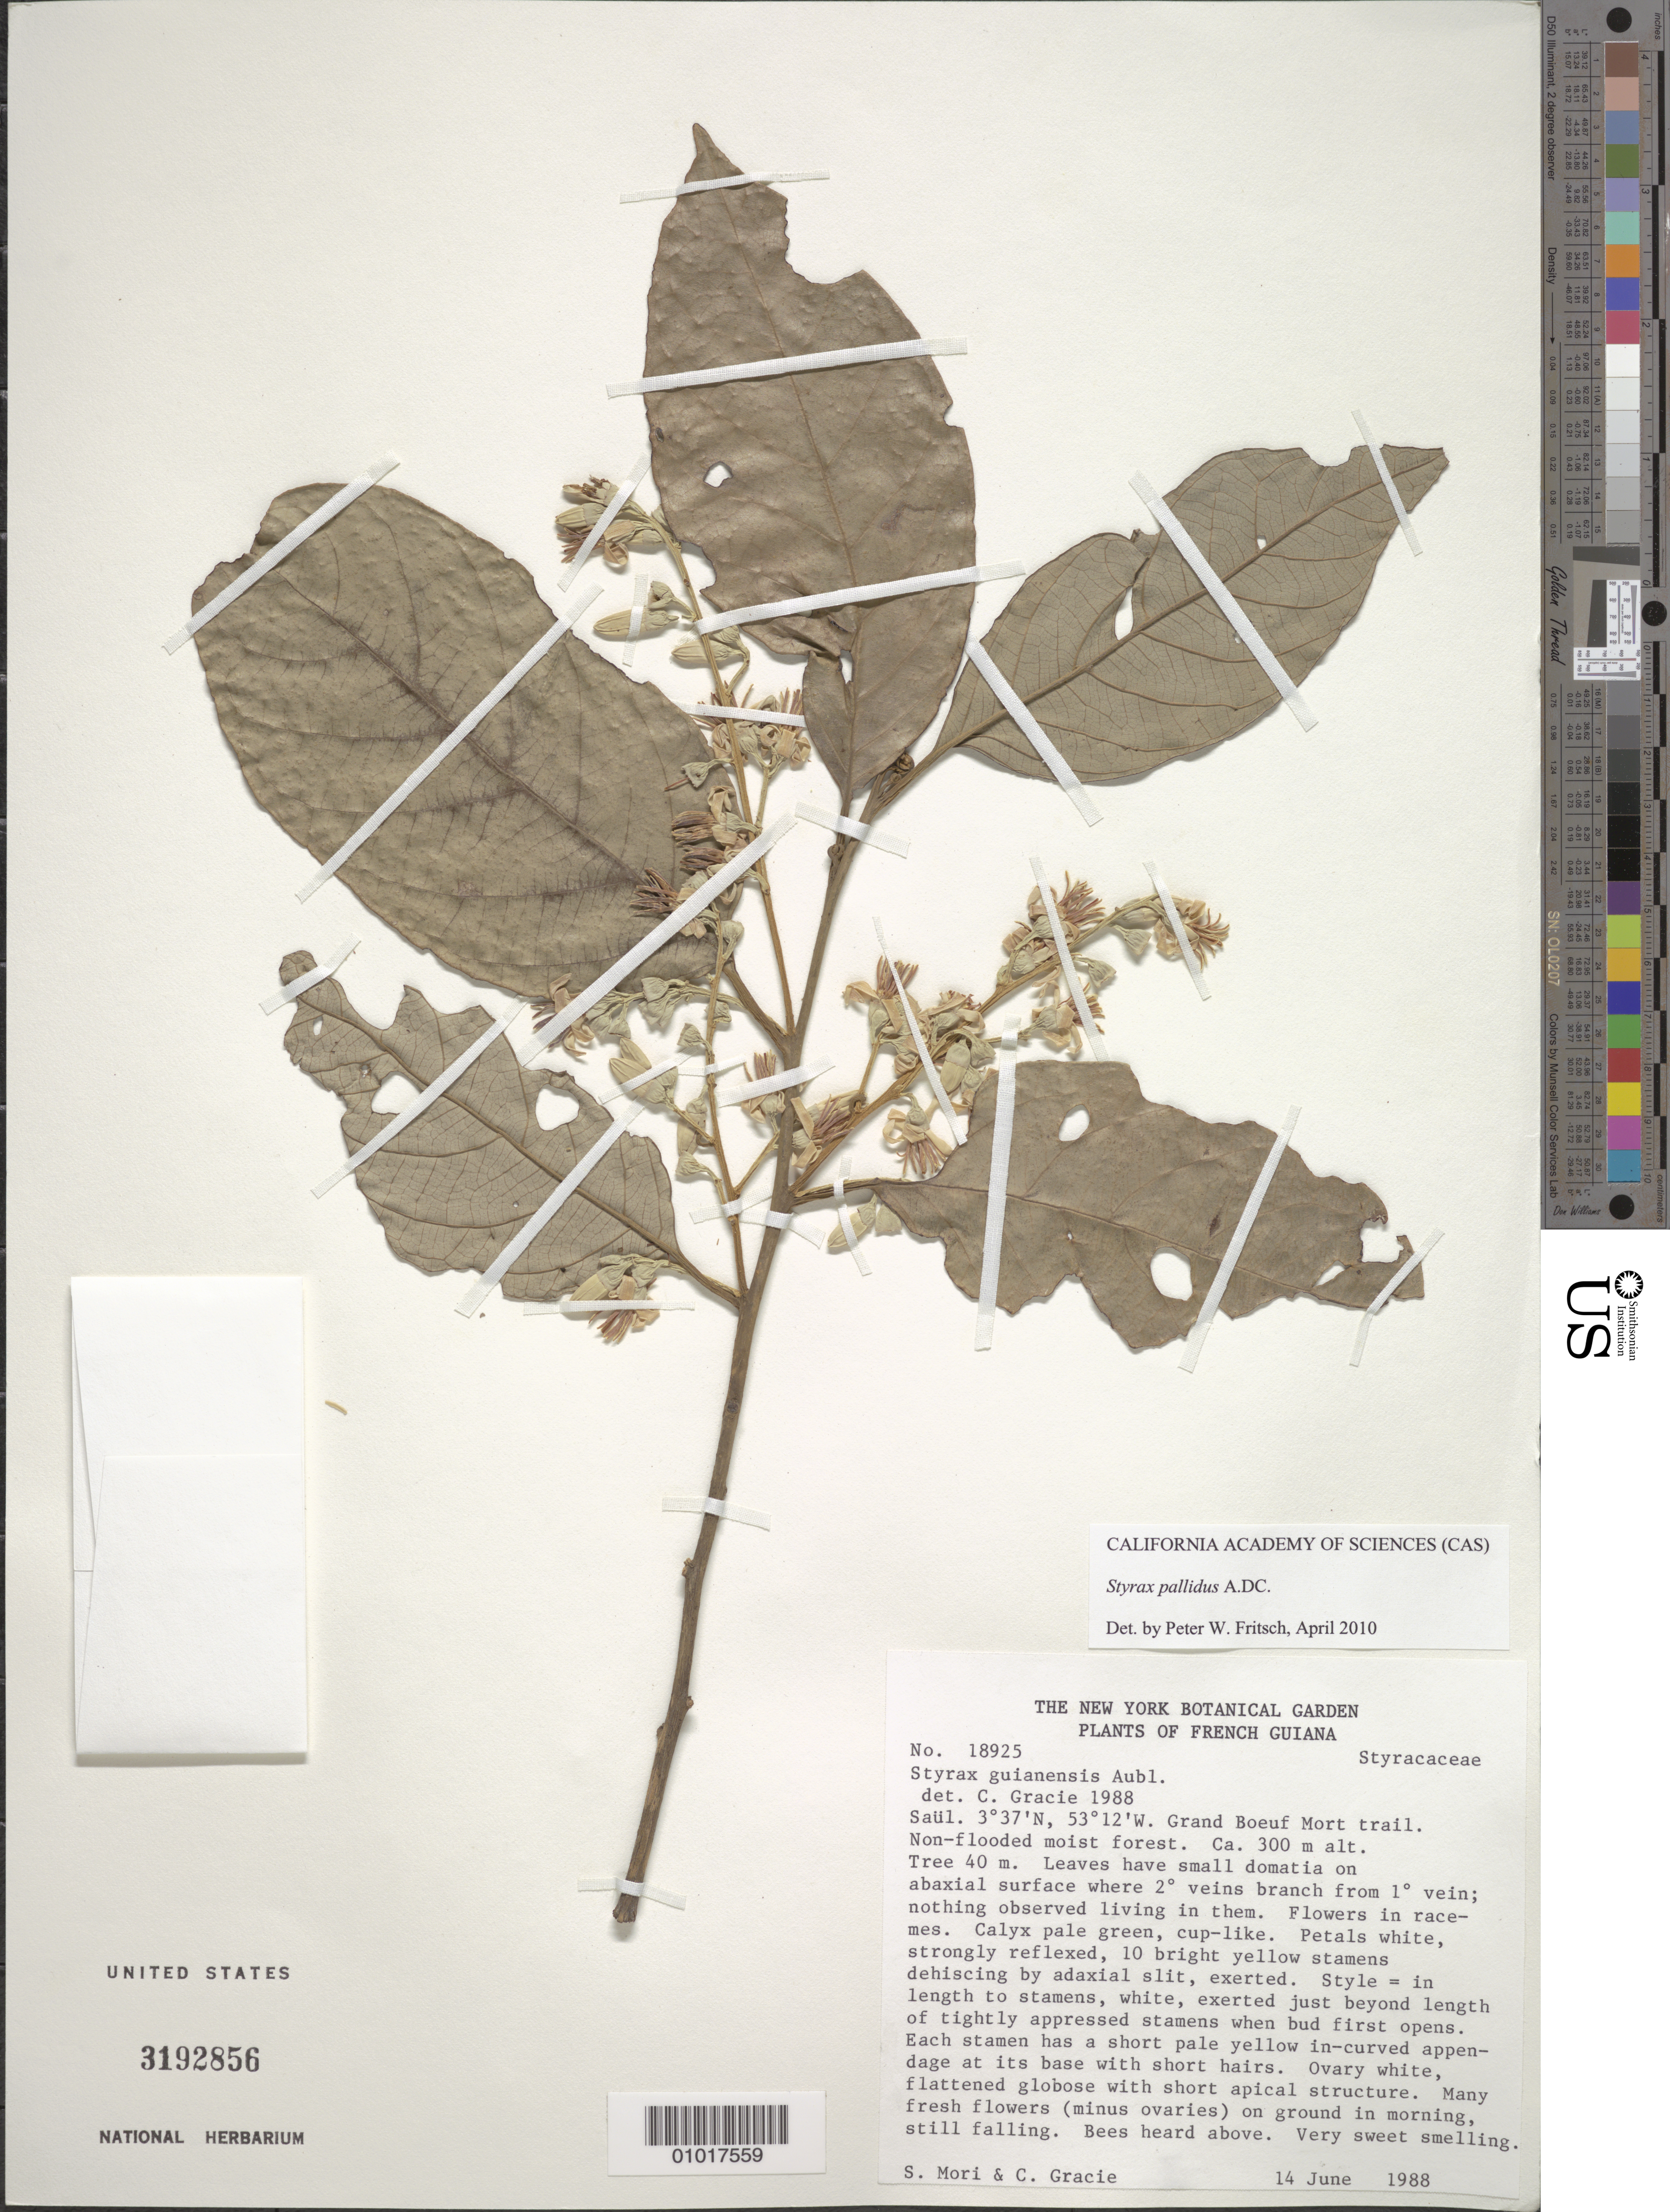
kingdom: Plantae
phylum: Tracheophyta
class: Magnoliopsida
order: Ericales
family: Styracaceae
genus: Styrax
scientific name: Styrax pohlii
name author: A. DC.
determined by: Fristsch, P. W.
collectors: S. Mori & C. A. Gracie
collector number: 18925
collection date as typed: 14-Jun-88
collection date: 1988-06-14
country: French Guiana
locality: Saül, Grand Boeuf Mort trail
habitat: Non-flooded moist forest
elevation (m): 300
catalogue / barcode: US 3192856